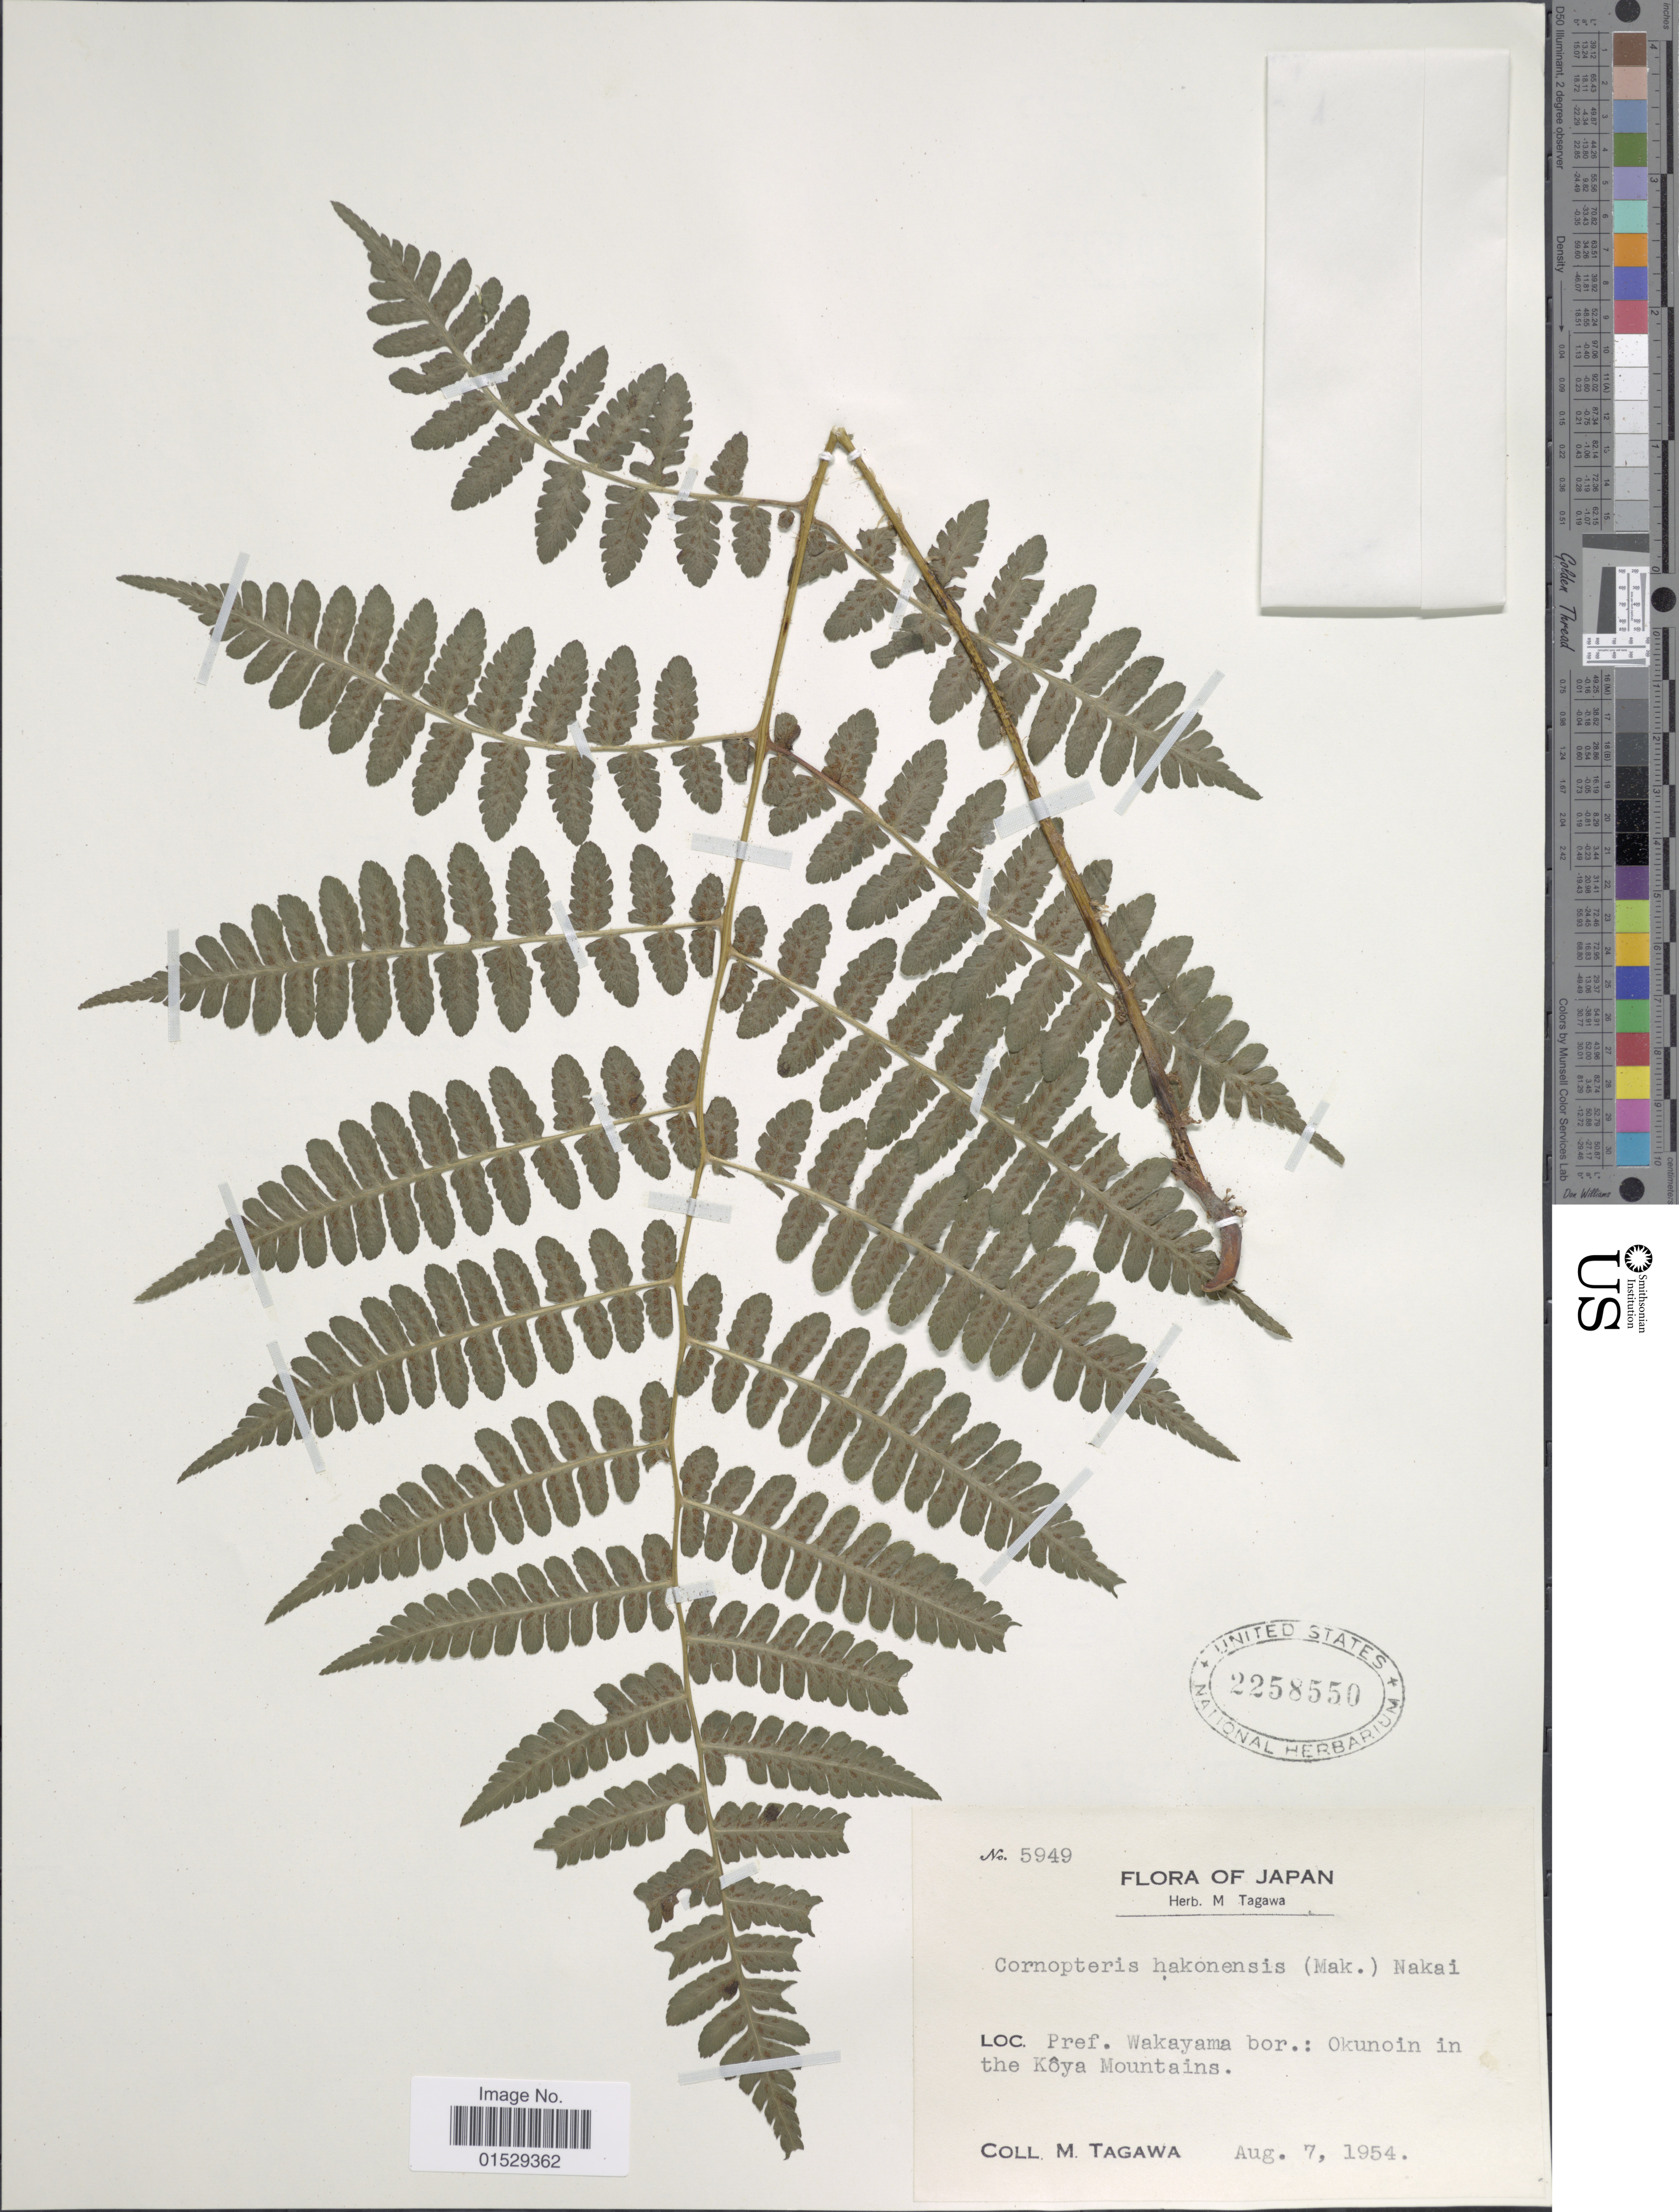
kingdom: Plantae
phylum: Tracheophyta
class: Polypodiopsida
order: Polypodiales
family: Athyriaceae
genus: Cornopteris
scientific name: Cornopteris hakonensis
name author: (Makino)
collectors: M. Tagawa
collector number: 5949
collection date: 1954-08-07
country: Japan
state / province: Wakayama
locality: Pref. Wakayama bor.: Okunoin in the Koya Mountains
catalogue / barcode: US 2258550